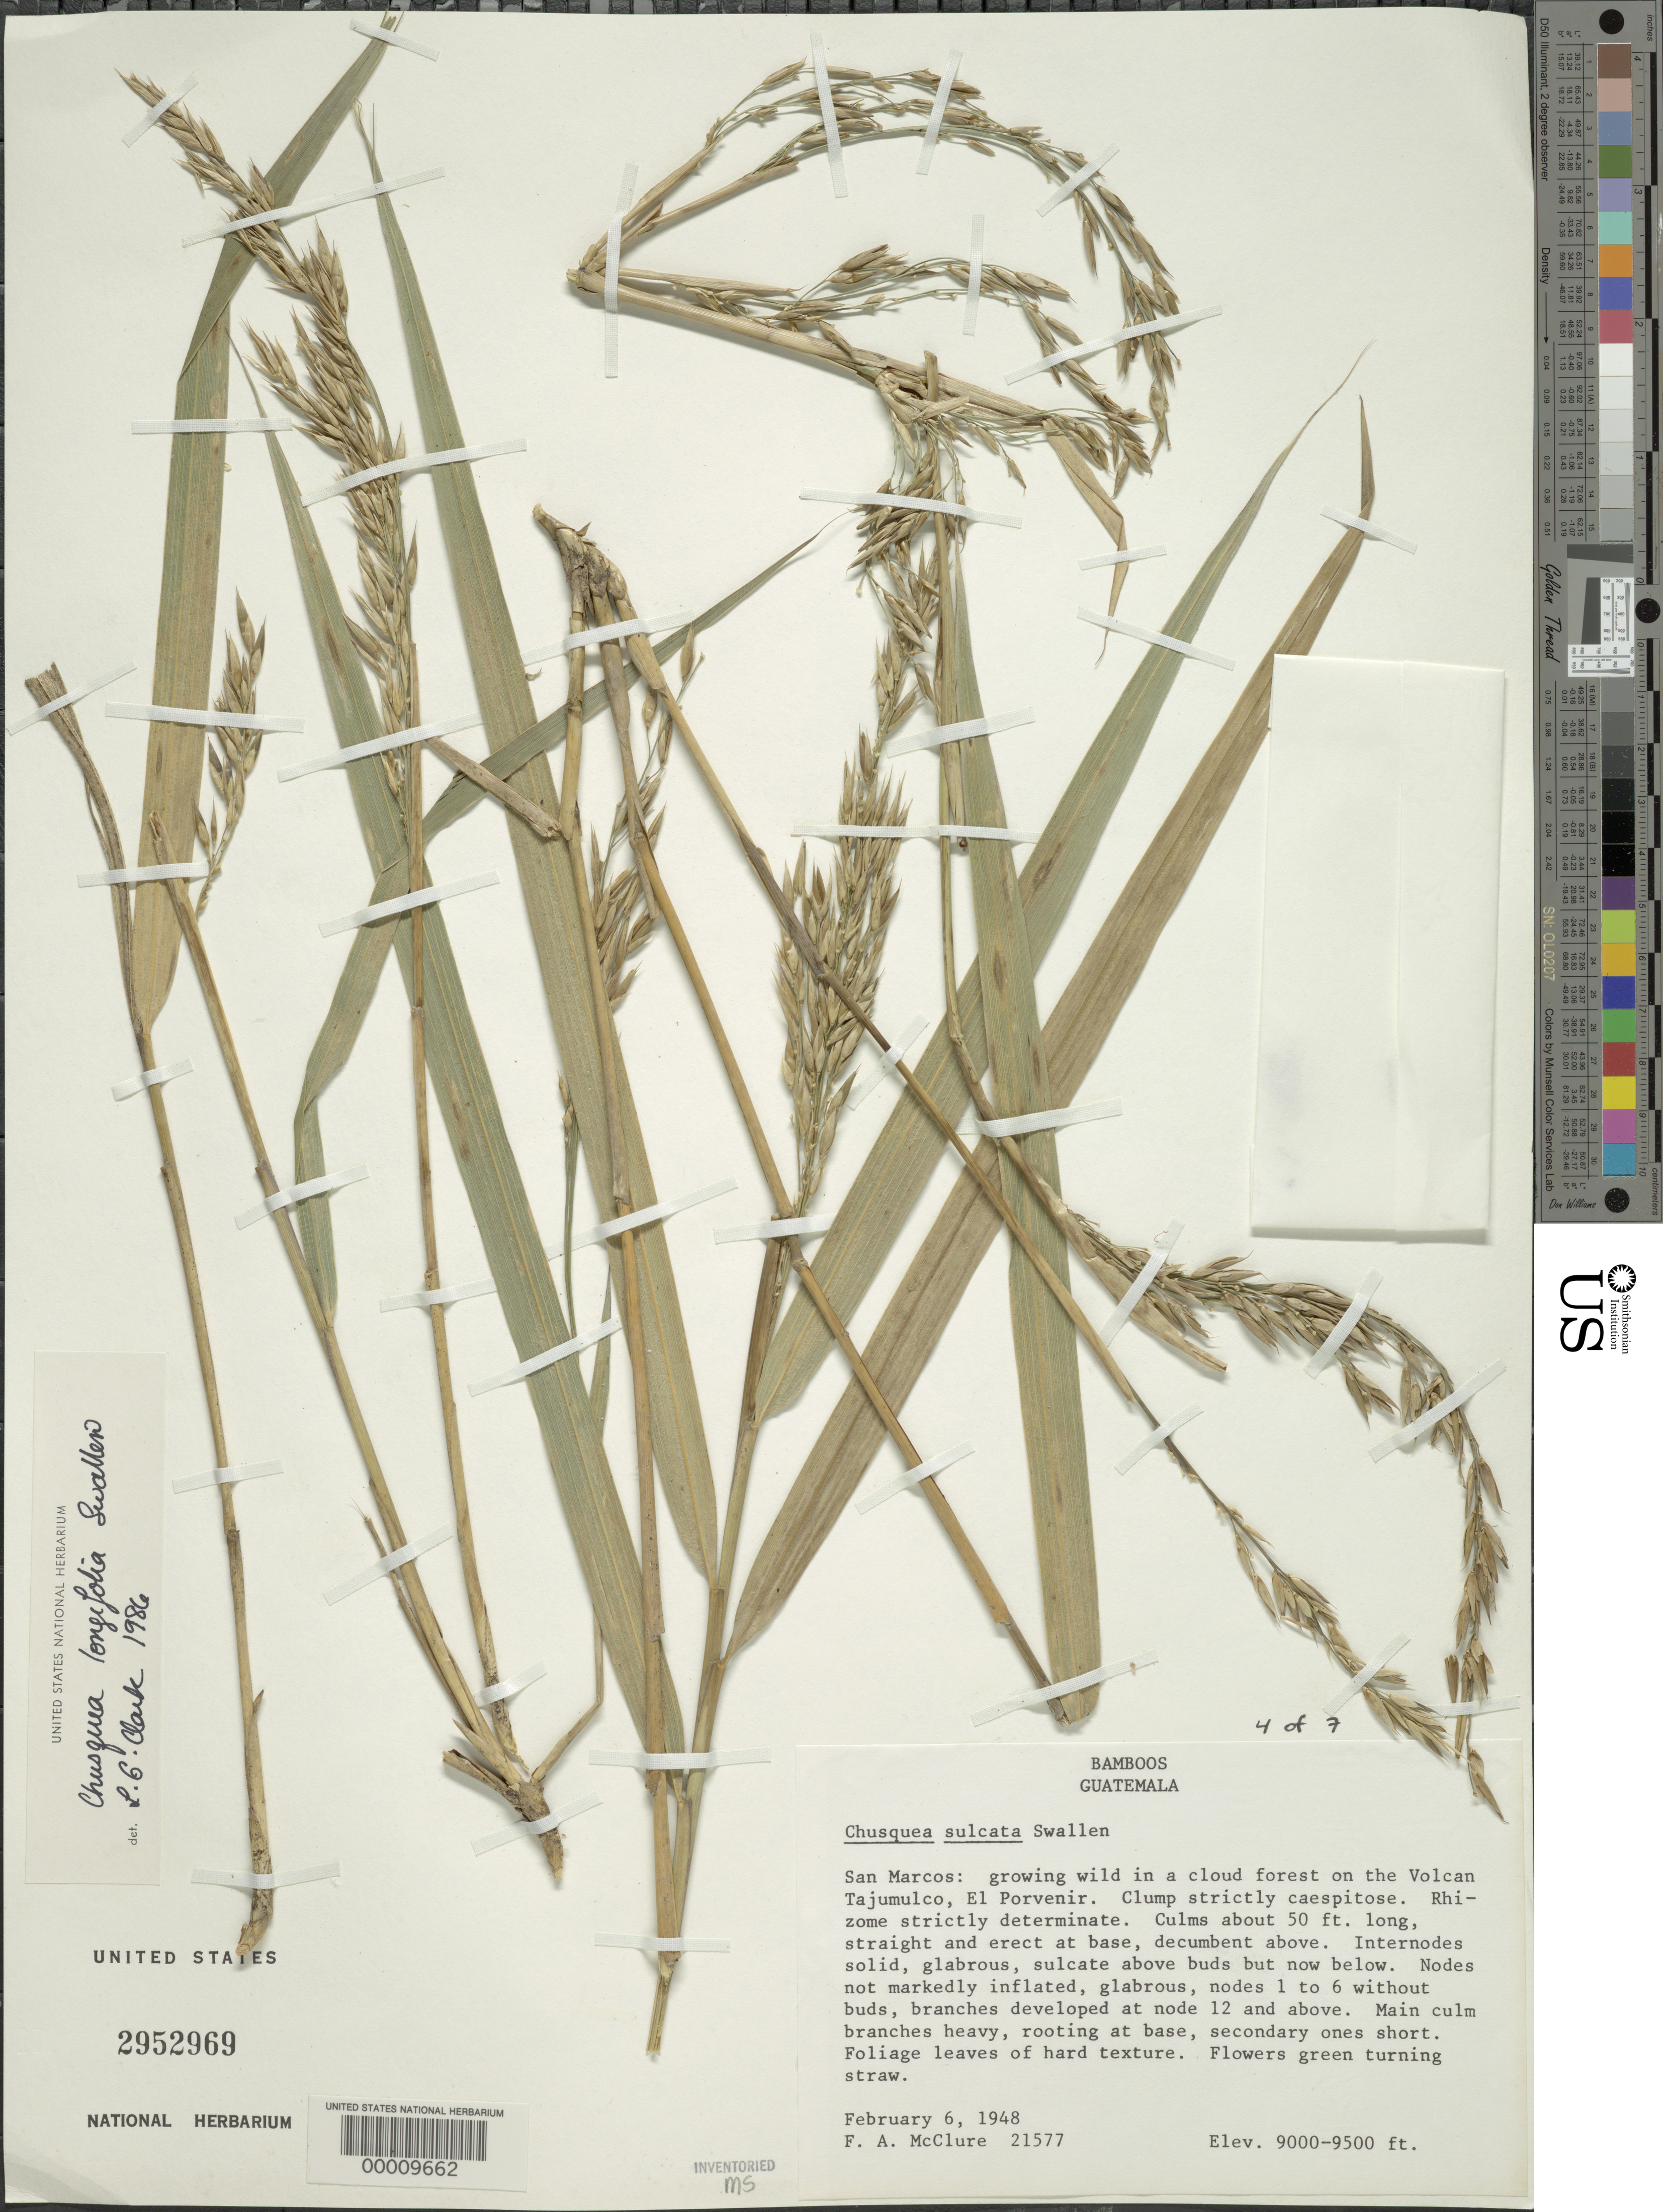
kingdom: Plantae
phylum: Tracheophyta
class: Liliopsida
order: Poales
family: Poaceae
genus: Chusquea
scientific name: Chusquea longifolia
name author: Swallen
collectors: F. A. McClure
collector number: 21577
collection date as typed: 06 Feb 1948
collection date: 1948-02-06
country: Guatemala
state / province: San Marcos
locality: Volcan Tajumulco, El Porvenir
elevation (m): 2745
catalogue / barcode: US 2952969